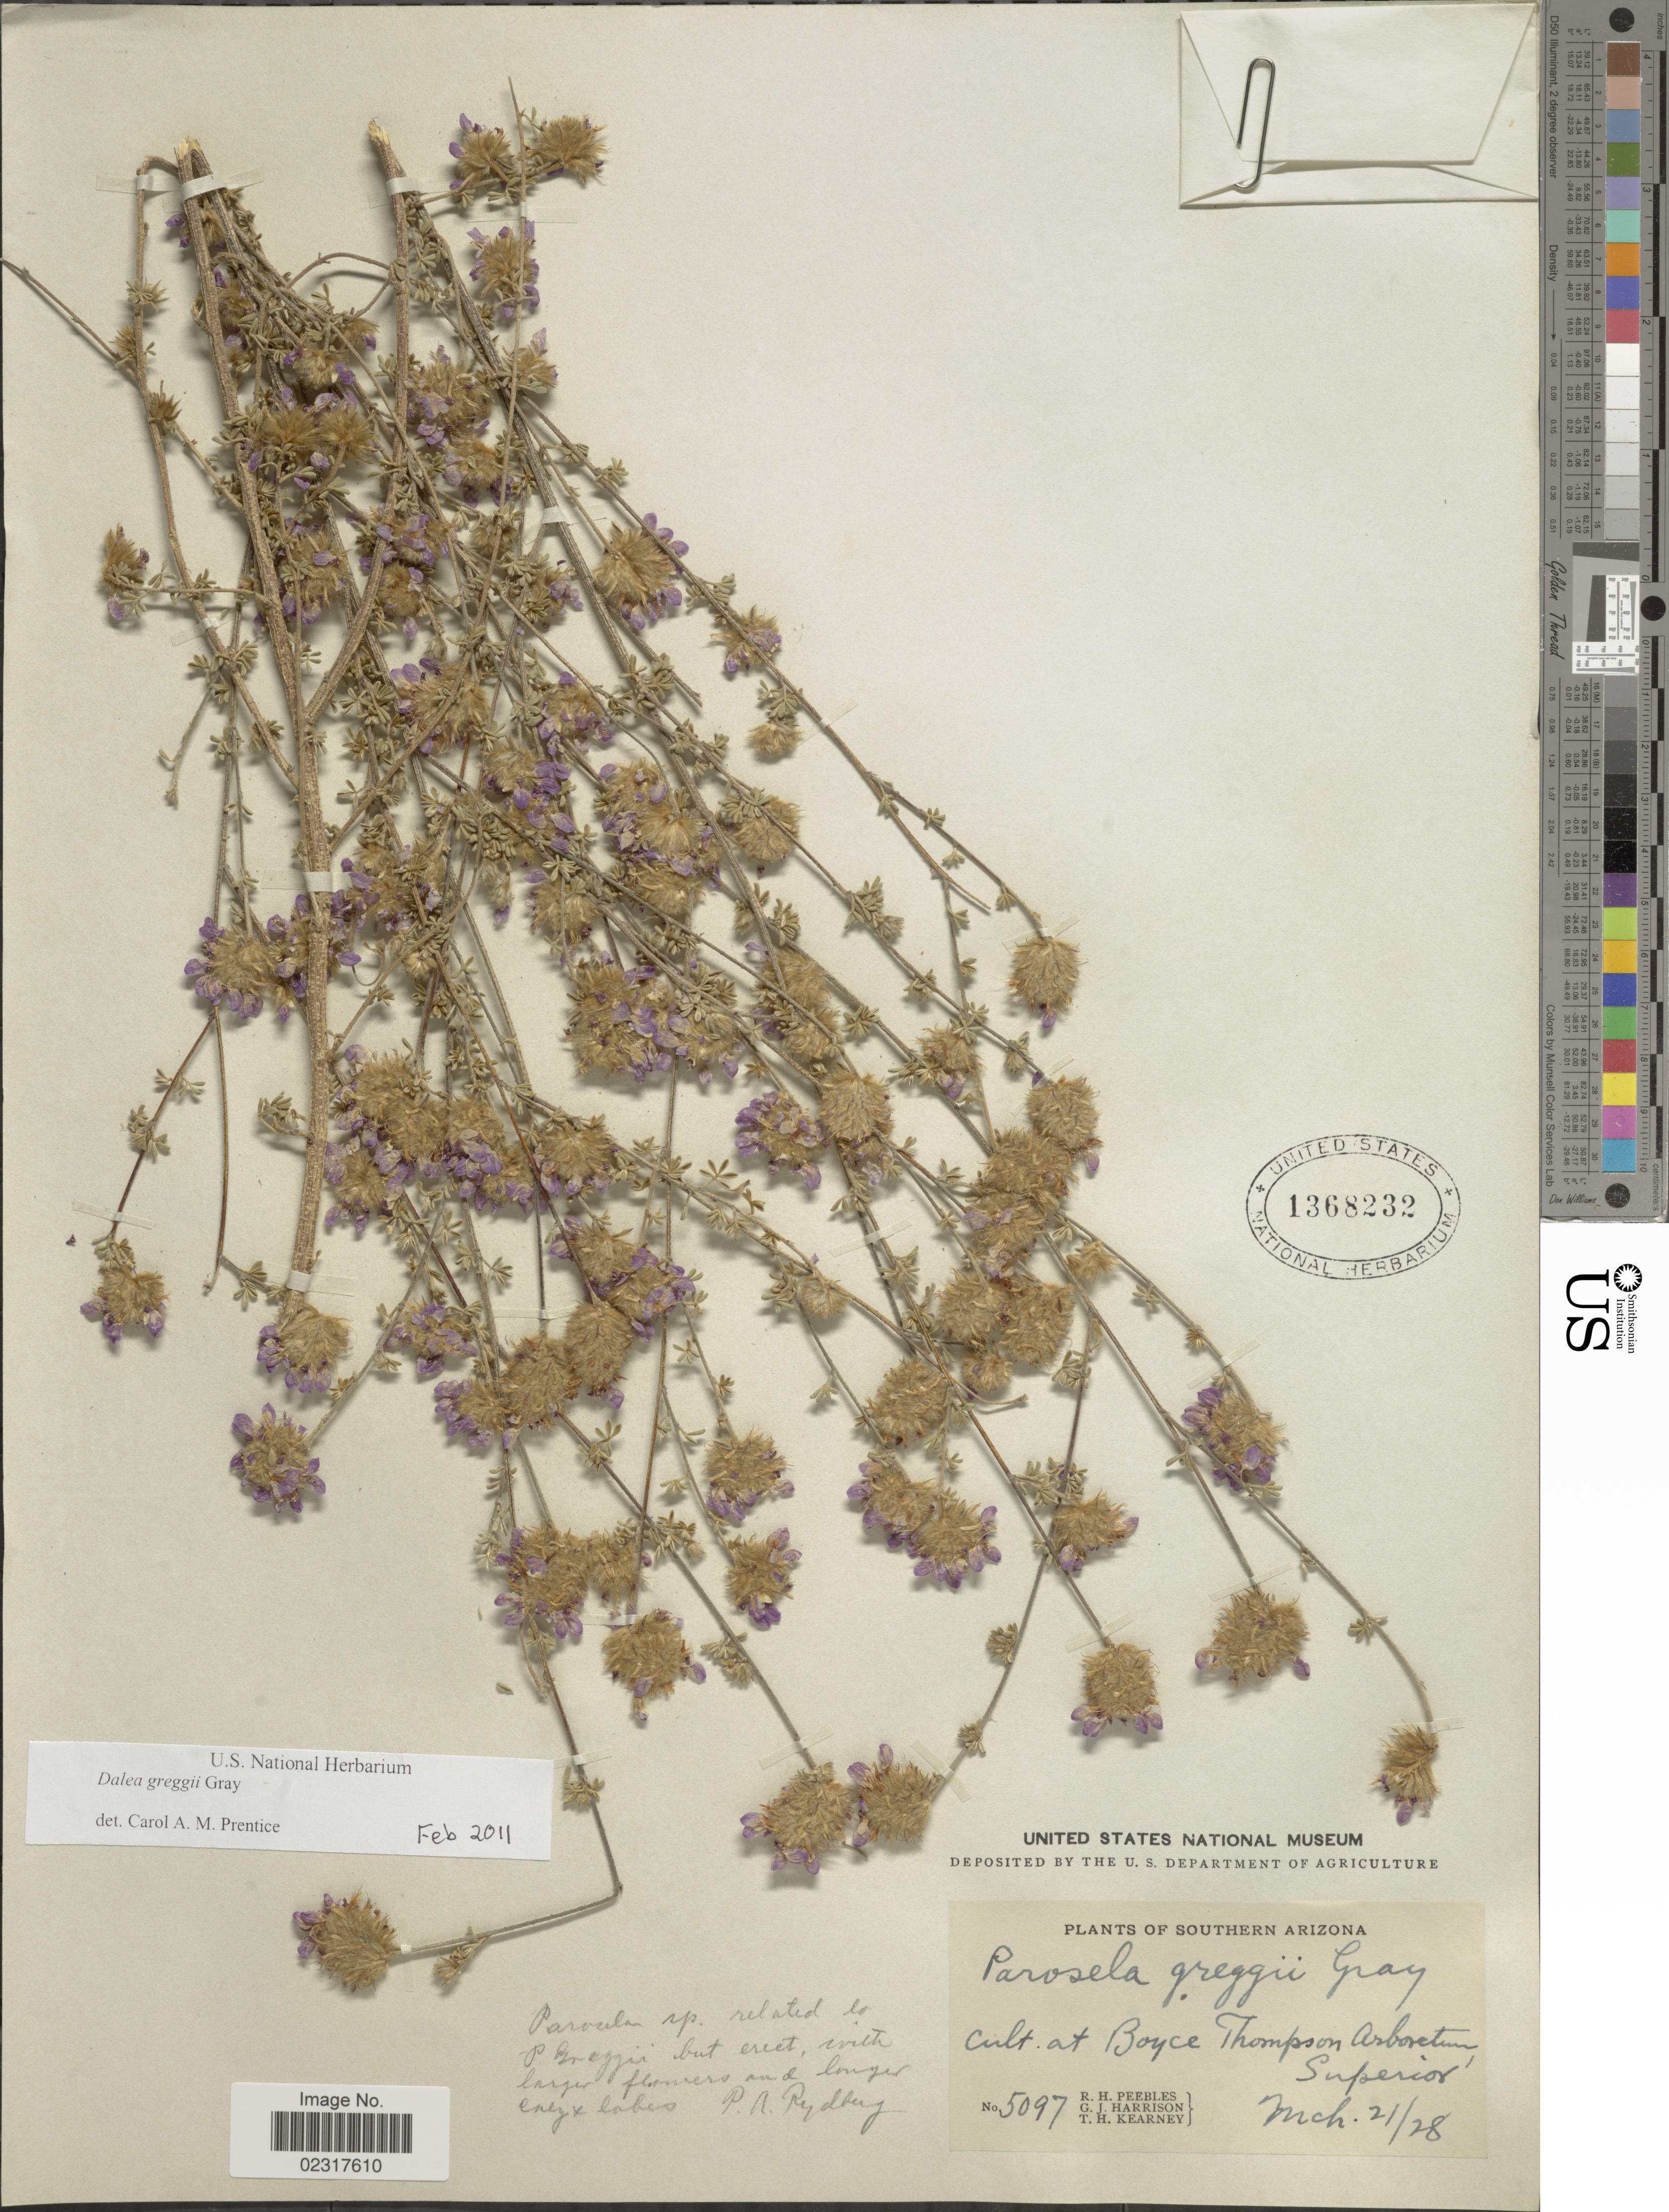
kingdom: Plantae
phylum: Tracheophyta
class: Magnoliopsida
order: Fabales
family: Fabaceae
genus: Dalea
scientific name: Dalea greggii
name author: A. Gray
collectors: R. H. Peebles, G. J. Harrison & T. H. Kearney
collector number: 5097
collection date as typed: Transcribed d/m/y: 21/3/28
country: United States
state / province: Arizona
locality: Southern Arizona, Boyce Thompson, Arboretum Superior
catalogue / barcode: US 1368232